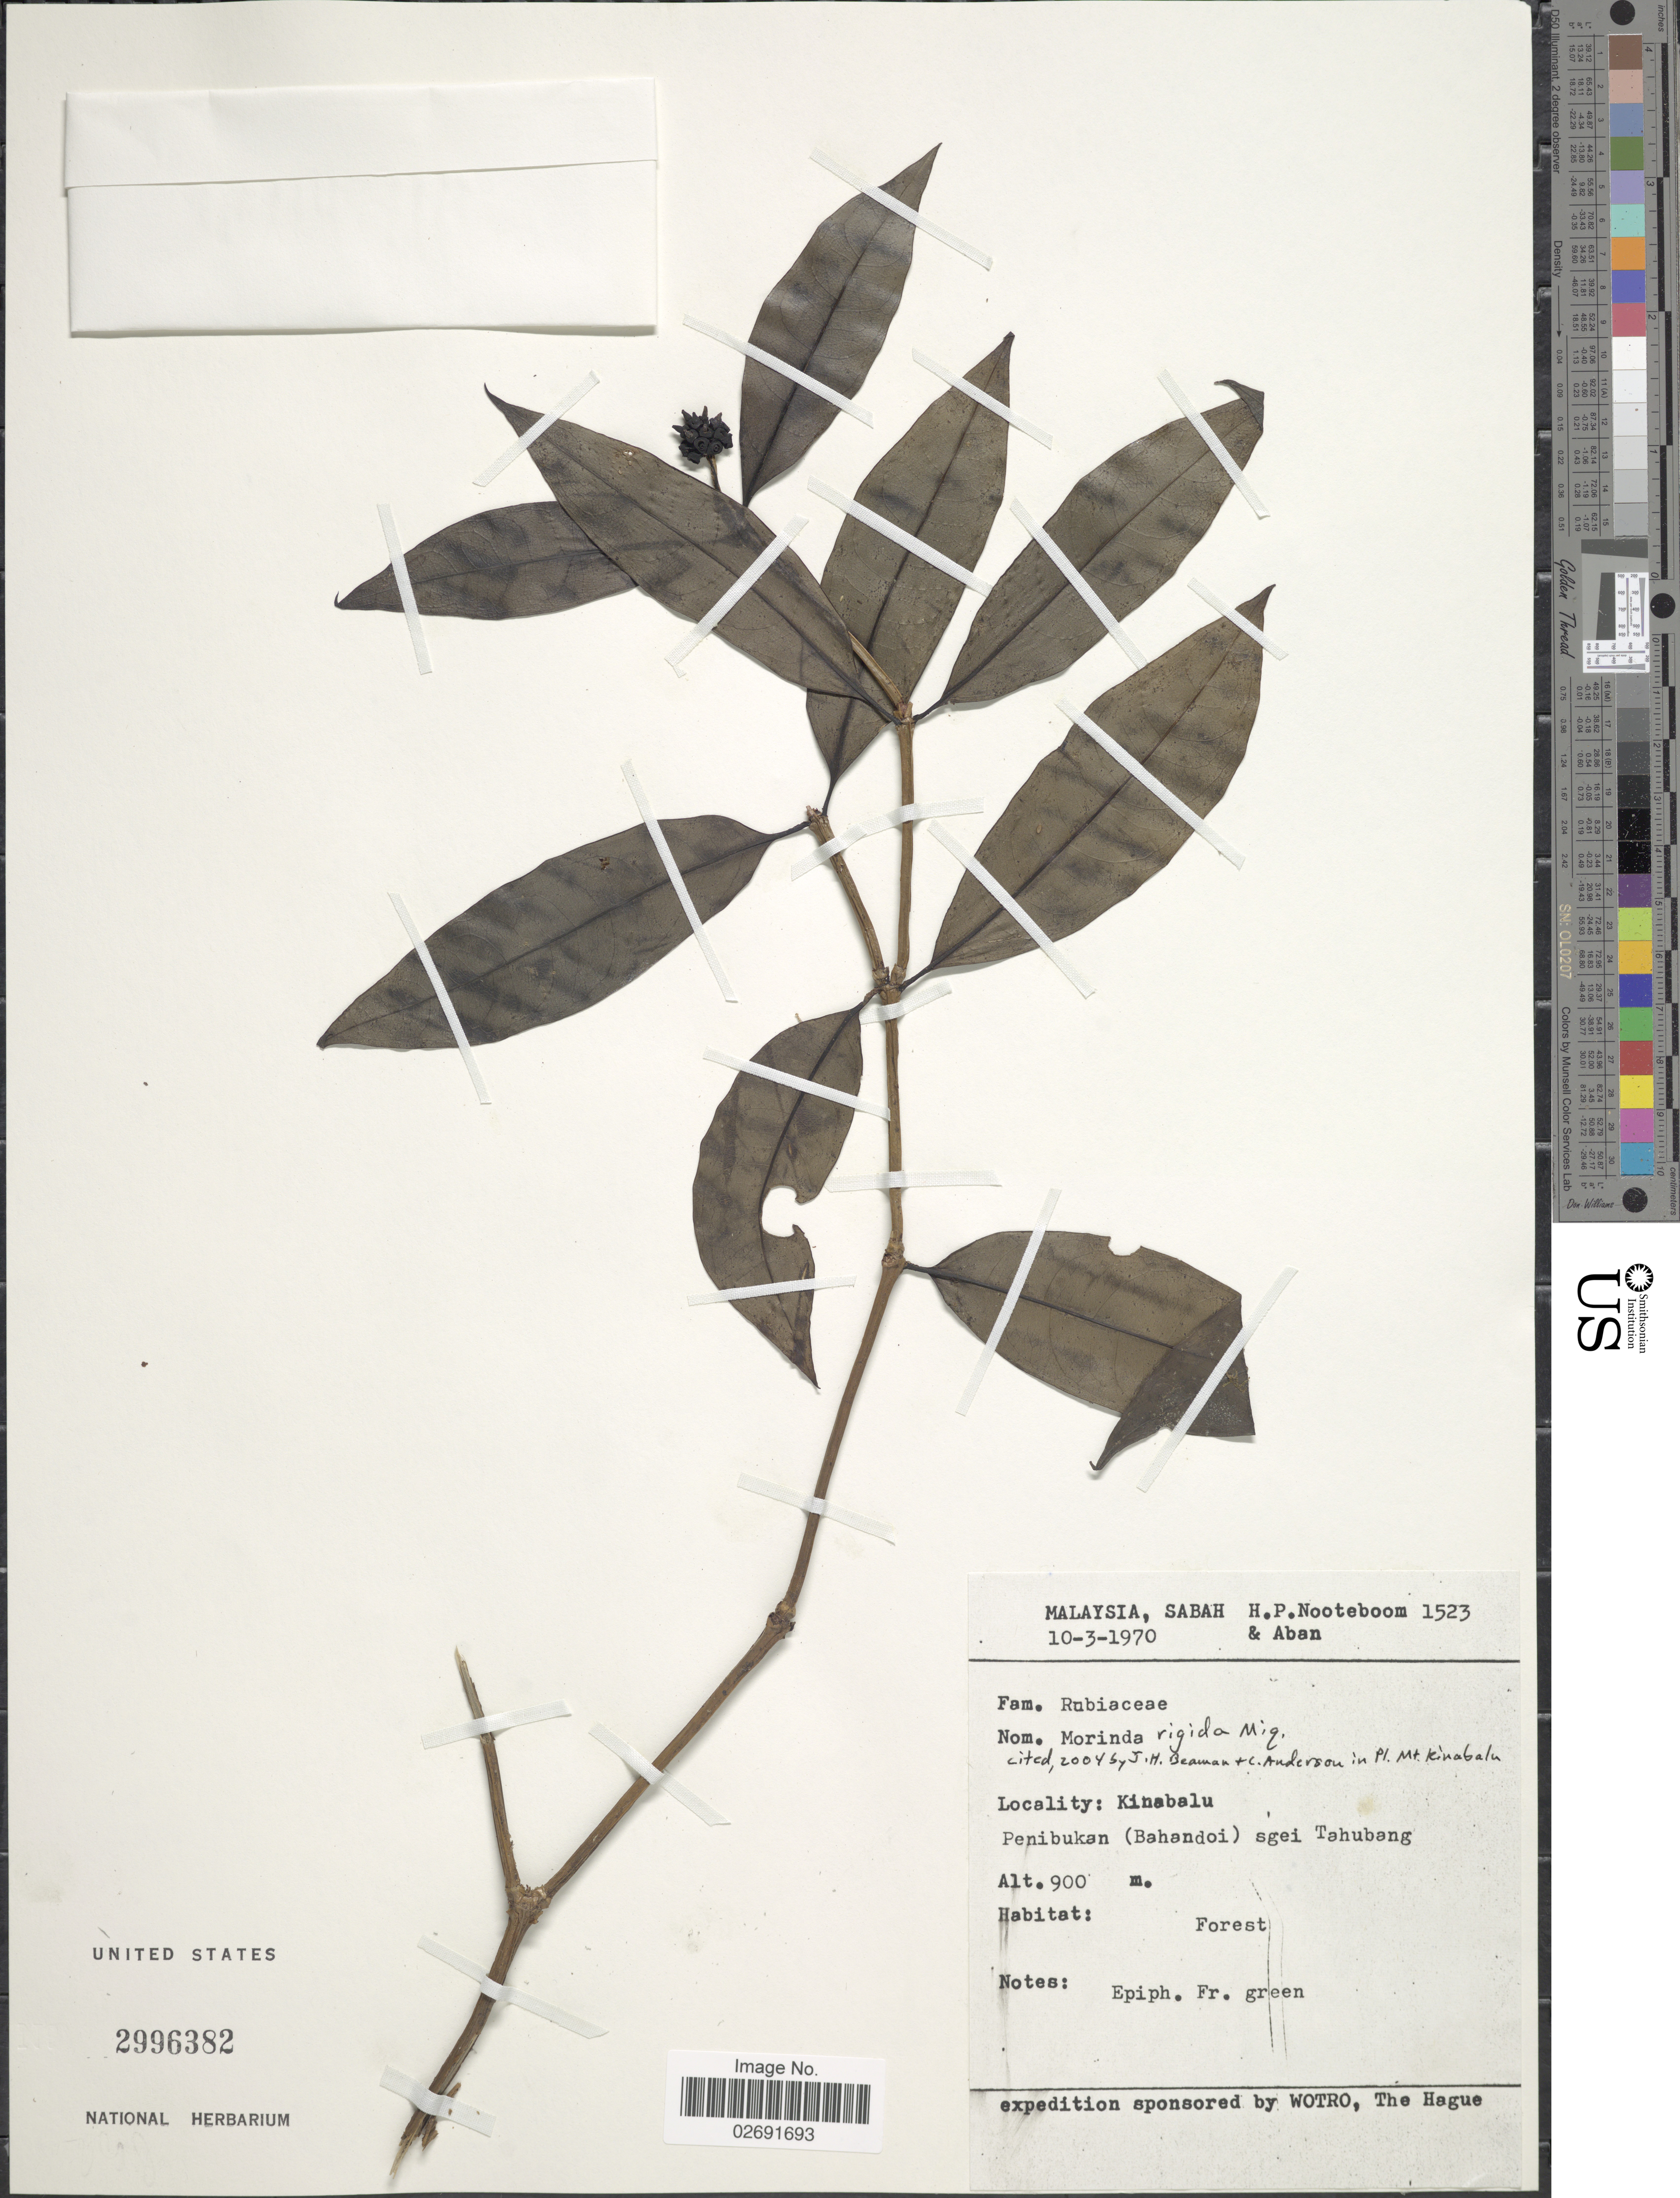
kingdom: Plantae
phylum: Tracheophyta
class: Magnoliopsida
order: Gentianales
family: Rubiaceae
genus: Gynochthodes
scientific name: Gynochthodes rigida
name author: (Miq.) Razafim. & B. Bremer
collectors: H. P. Nooteboom & -- Aban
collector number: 1523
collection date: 1970-03-10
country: Malaysia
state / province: Sabah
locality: Kinabalu. Penibukan (Bahandoi) sgei Tahubang.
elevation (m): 900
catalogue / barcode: US 2996382